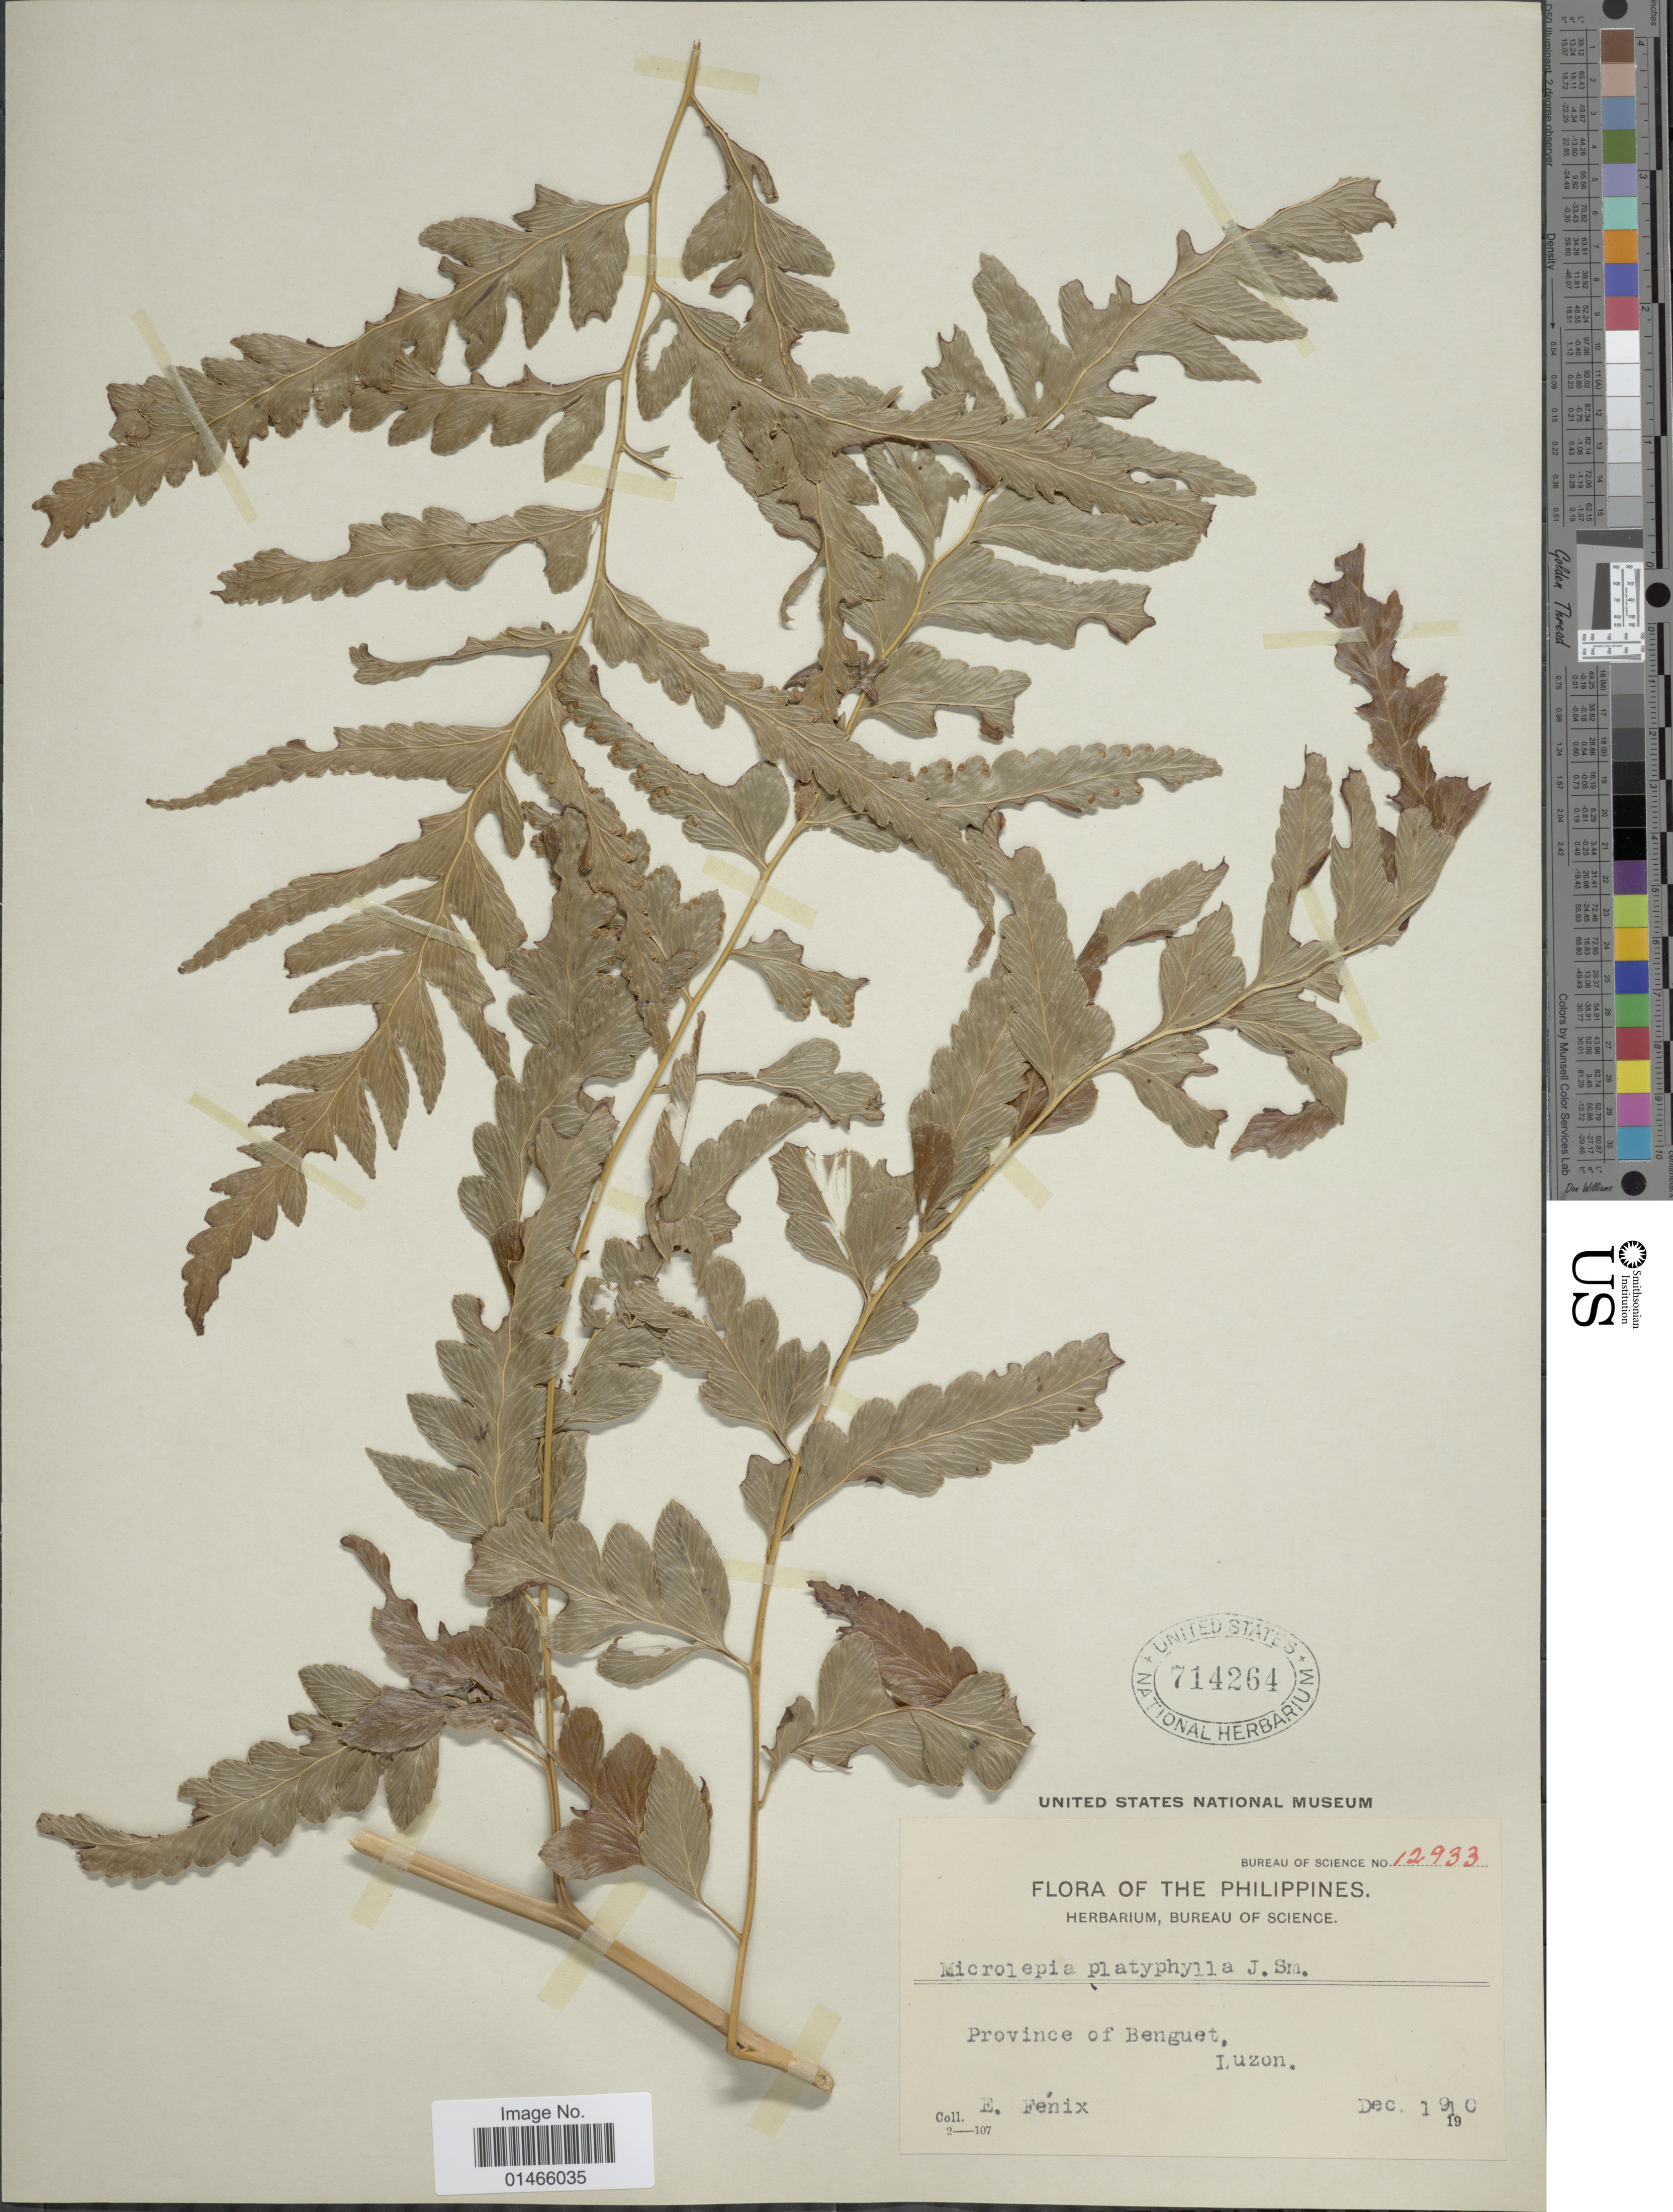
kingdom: Plantae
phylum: Tracheophyta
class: Polypodiopsida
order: Polypodiales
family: Dennstaedtiaceae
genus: Microlepia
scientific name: Microlepia platyphylla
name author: (D. Don) J. Sm.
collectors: E. Fenix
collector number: Bureau Of Science 12933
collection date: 1910-12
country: Philippines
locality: Luzon, Province of Benguet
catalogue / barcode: US 714264